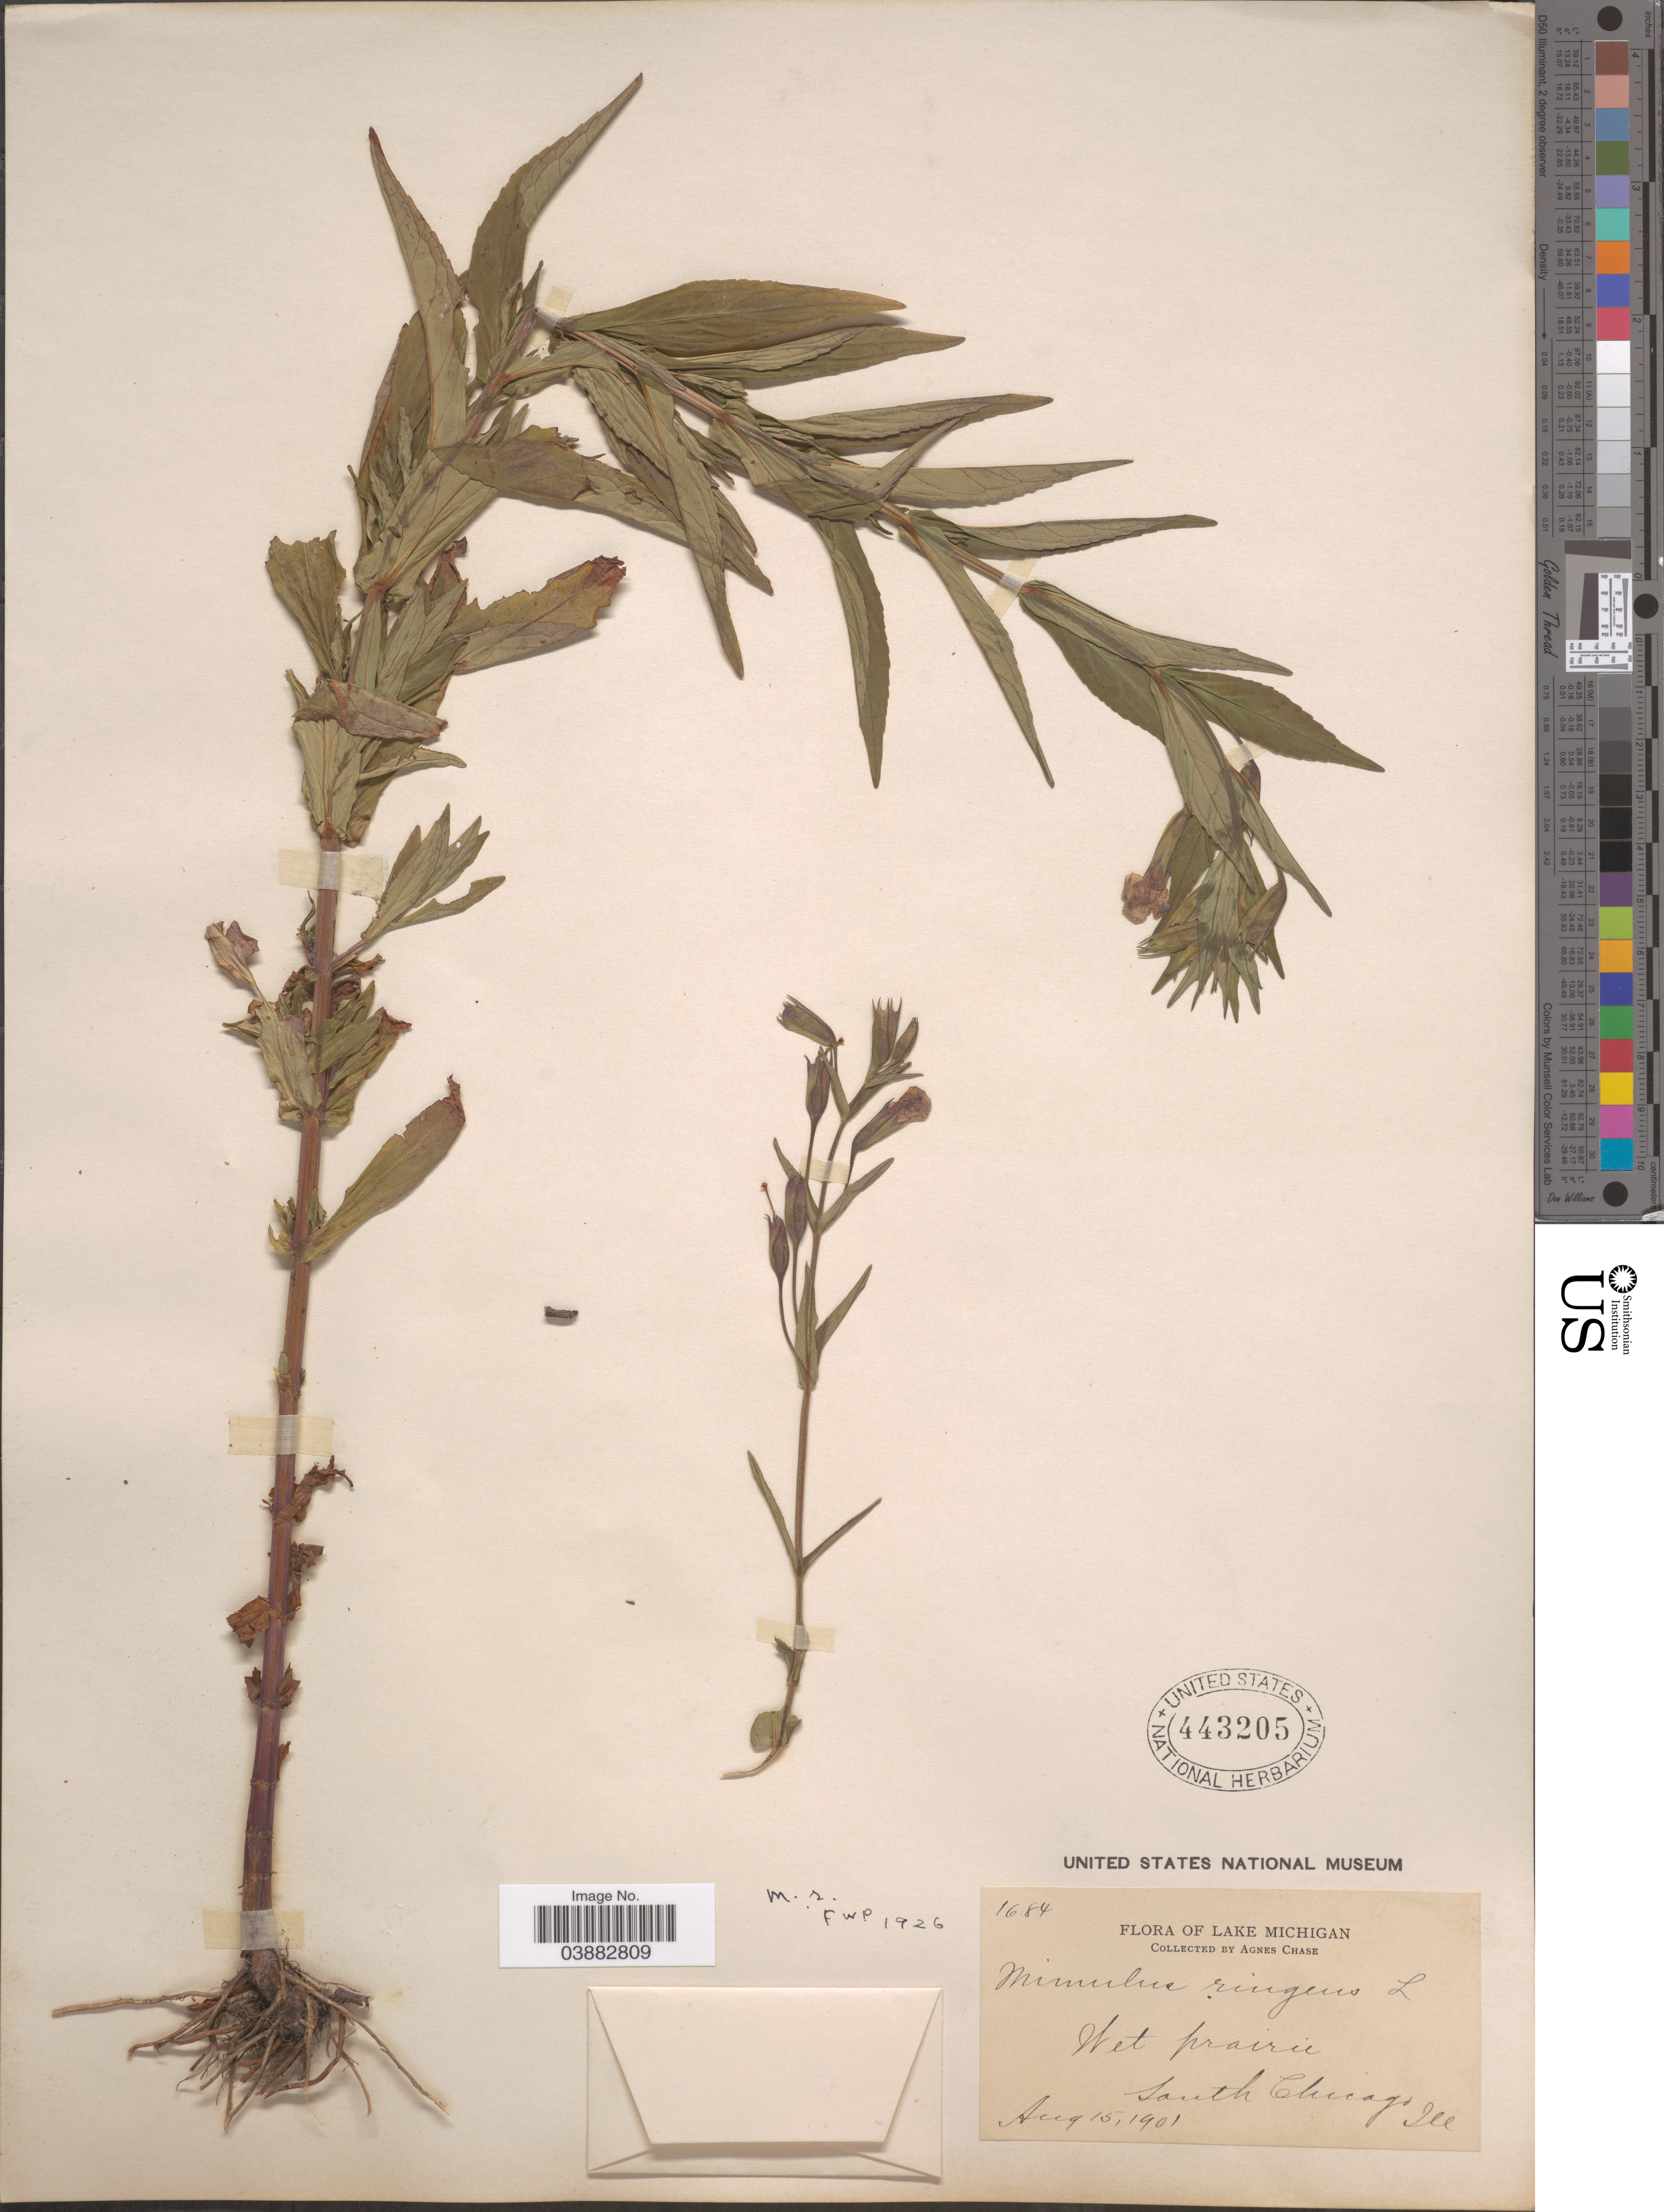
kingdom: Plantae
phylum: Tracheophyta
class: Magnoliopsida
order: Lamiales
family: Phrymaceae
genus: Mimulus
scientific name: Mimulus ringens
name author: L.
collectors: A. Chase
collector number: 1684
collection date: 1901-08-15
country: United States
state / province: Illinois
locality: Lake Michigan. Wet prairie. South Chicago.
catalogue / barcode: US 443205